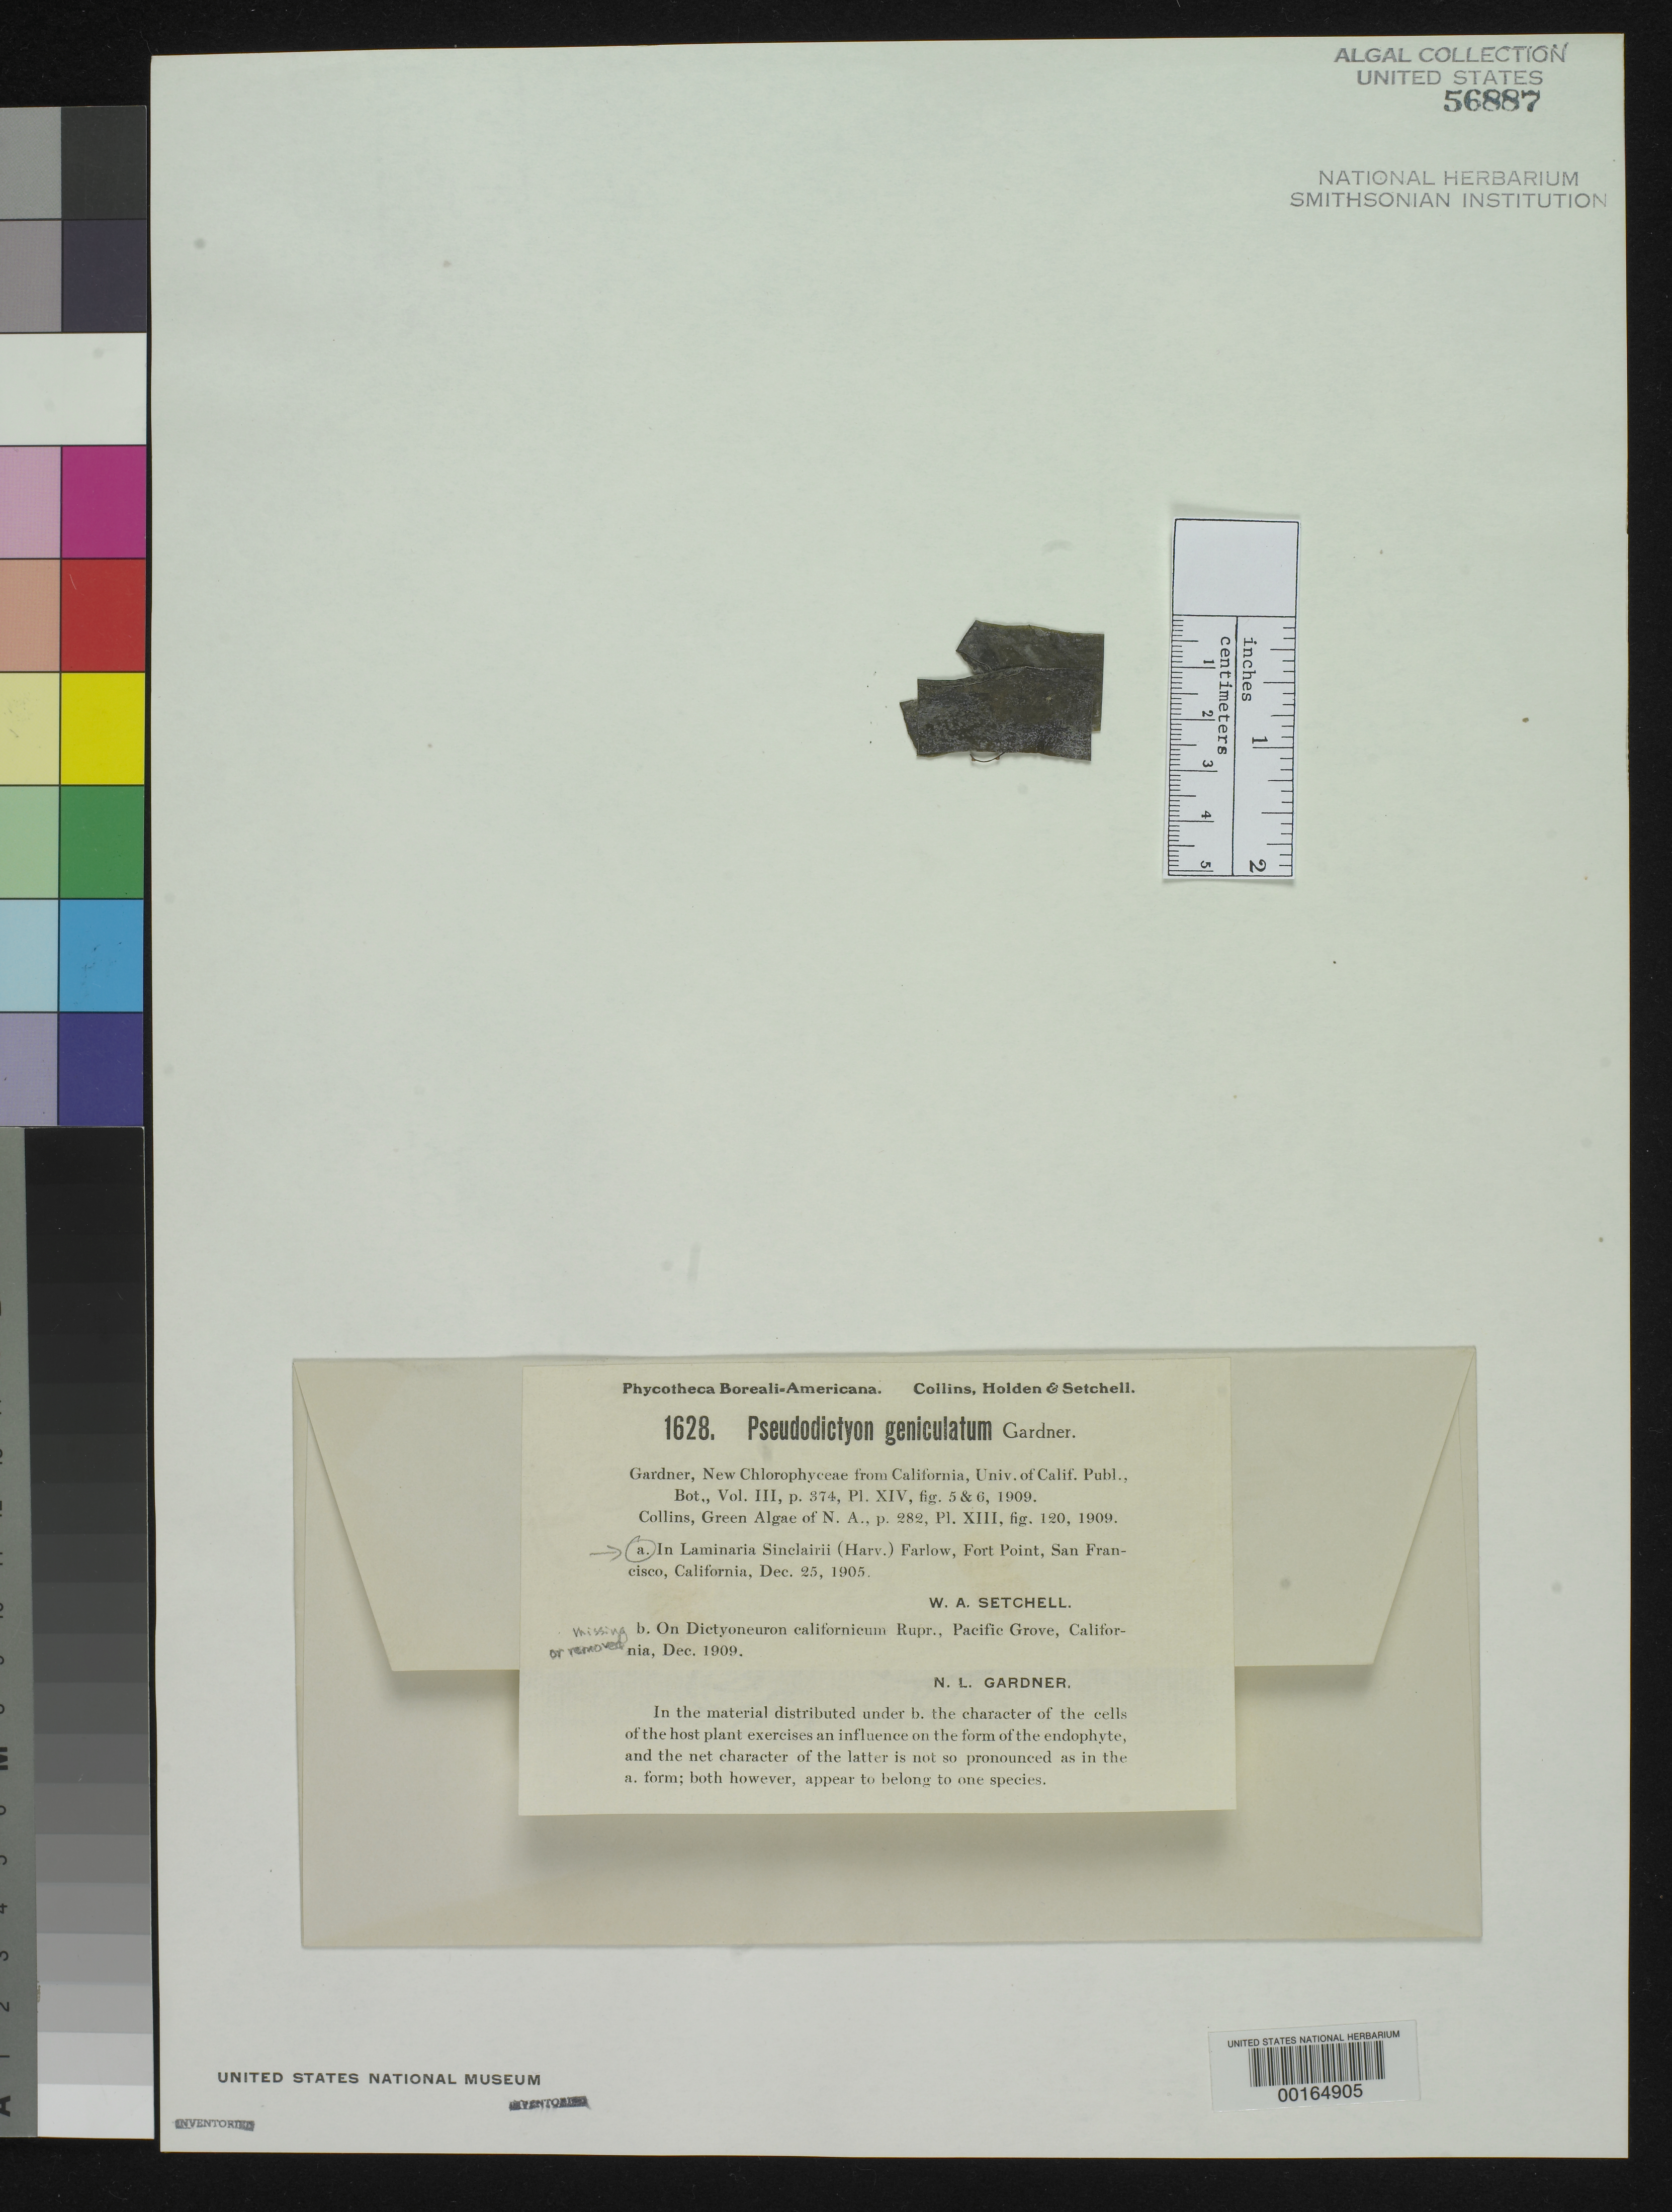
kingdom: Plantae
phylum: Chlorophyta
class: Ulvophyceae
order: Trentepohliales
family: Trentepohliaceae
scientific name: Pseudodictyon geniculatum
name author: N.L. Gardner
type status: Isotype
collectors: W. Setchell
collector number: PB-A 1628A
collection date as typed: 25 Dec 1905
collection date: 1905-12-25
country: United States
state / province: California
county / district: San Francisco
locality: San Francisco, Fort Point.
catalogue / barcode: US 56887